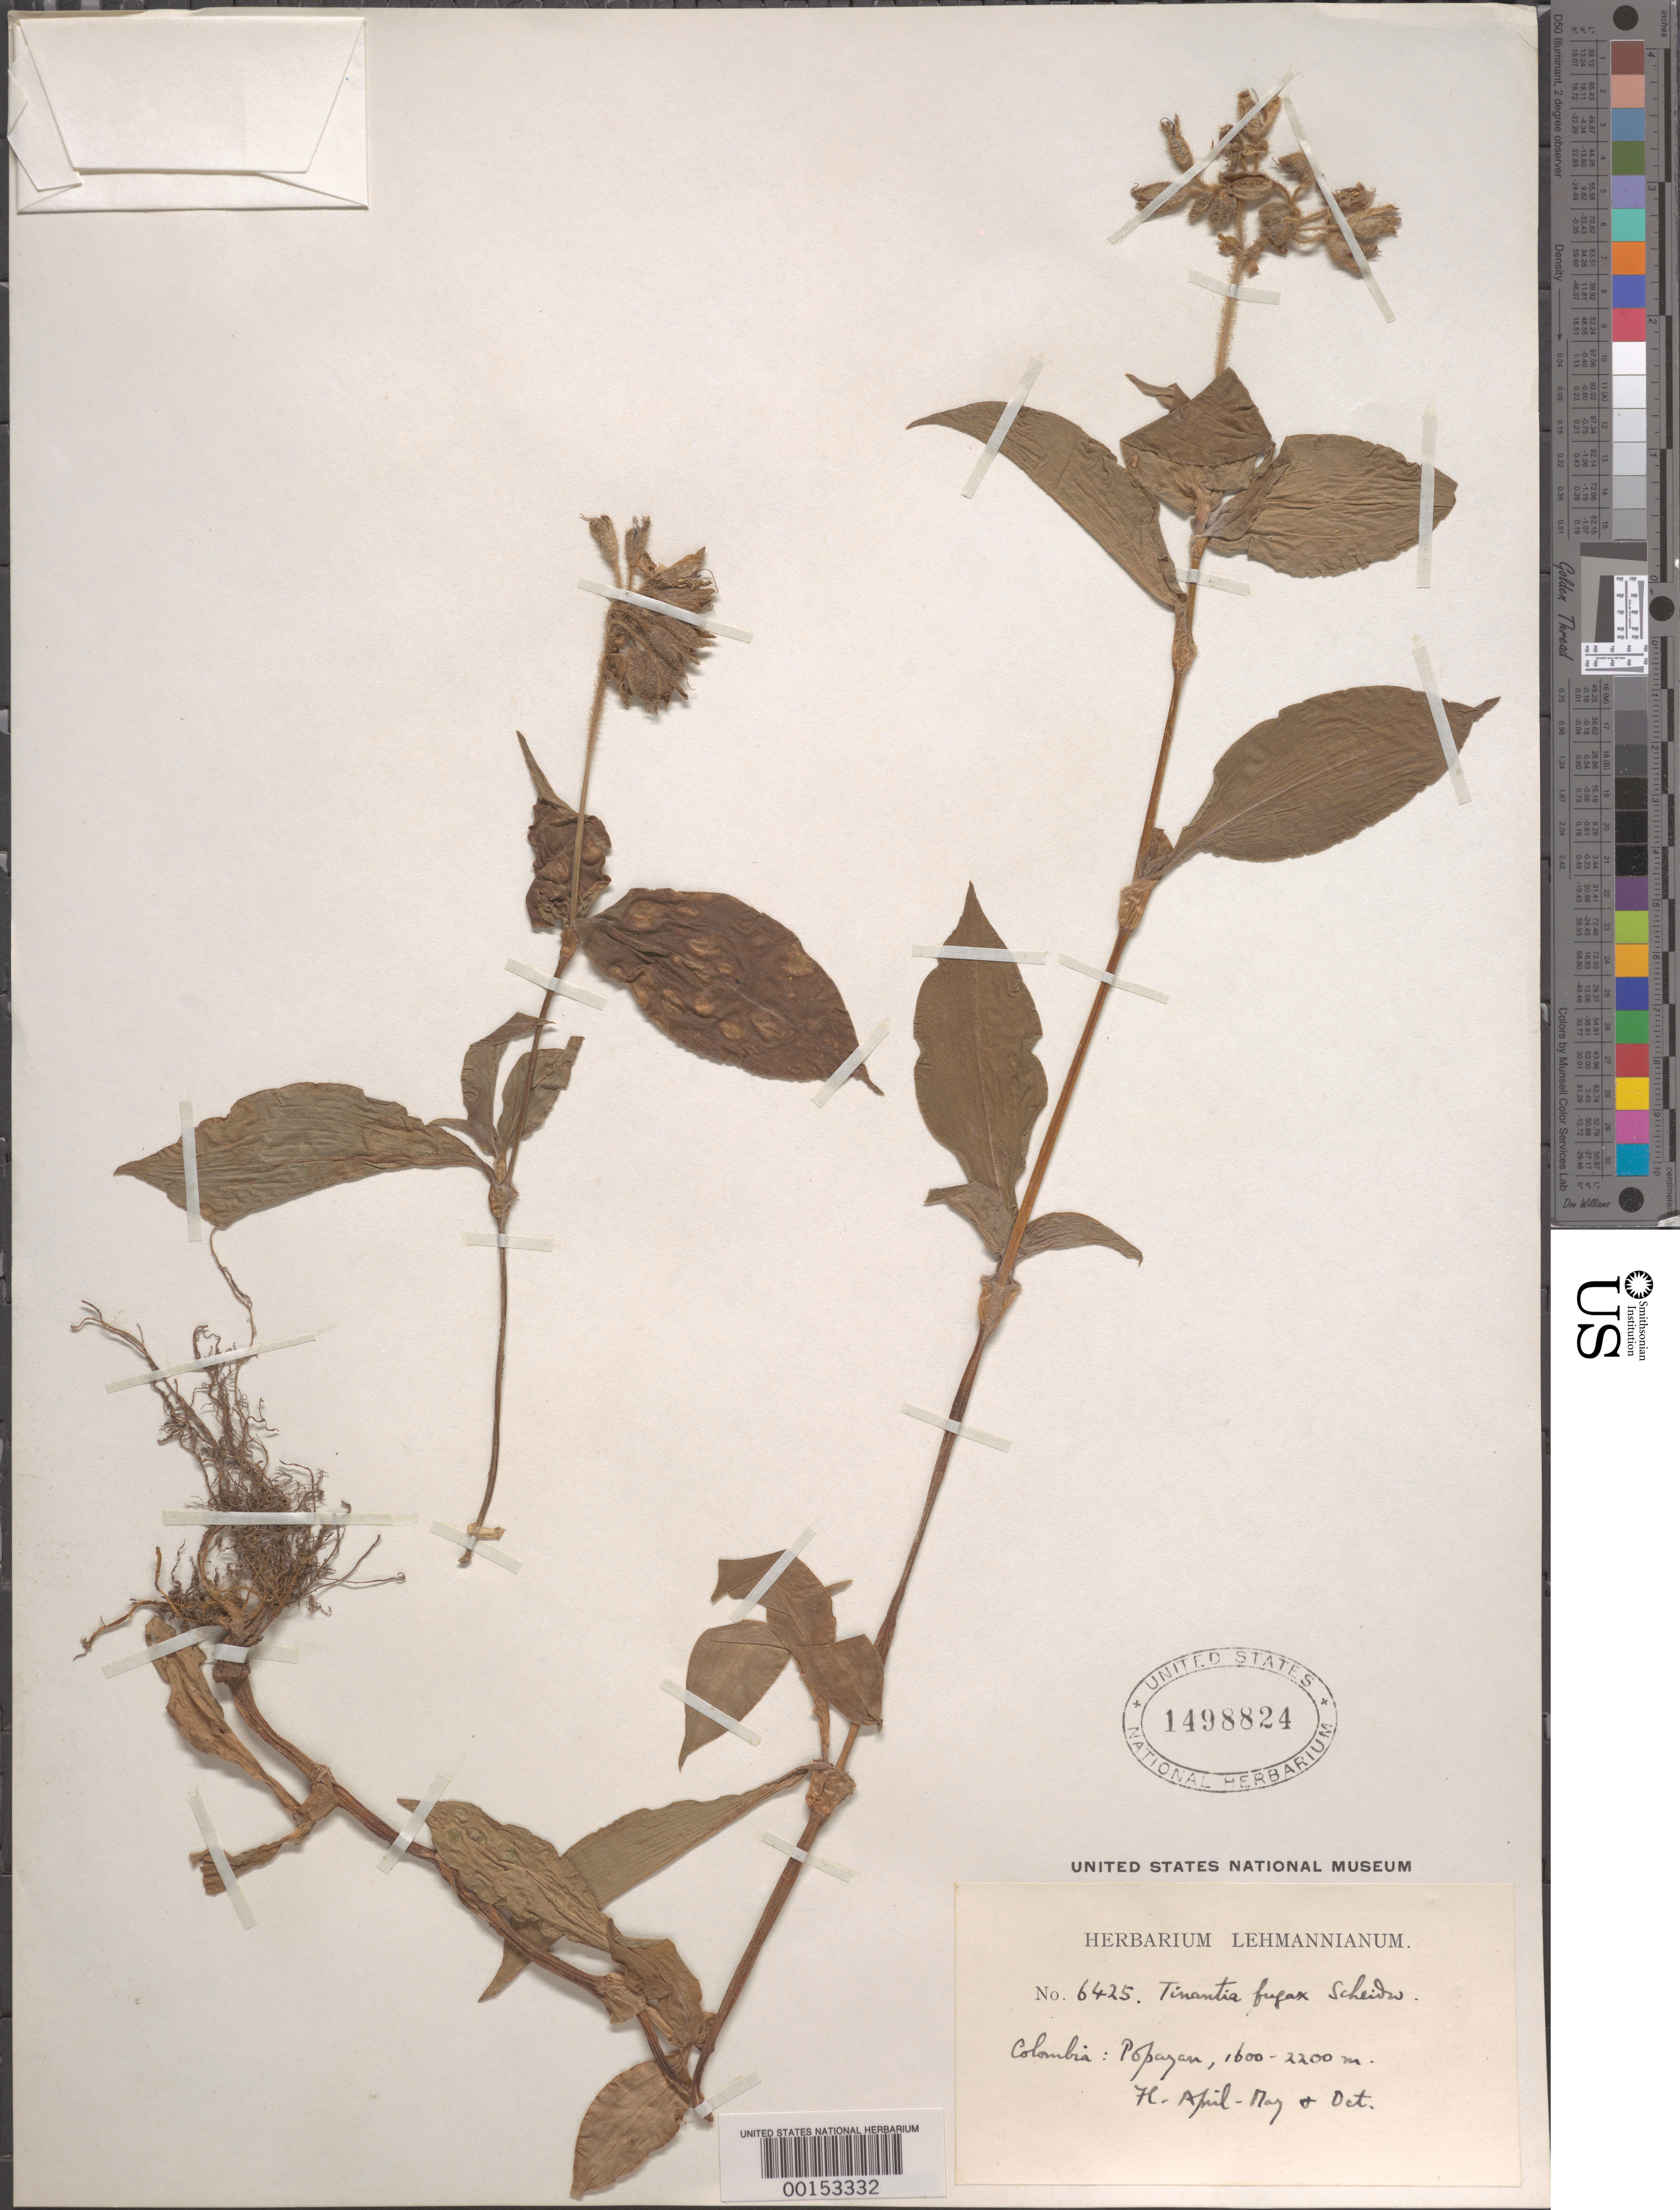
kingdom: Plantae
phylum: Tracheophyta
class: Liliopsida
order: Commelinales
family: Commelinaceae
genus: Tinantia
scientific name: Tinantia erecta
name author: (Jacq.) Fenzl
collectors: F. C. Lehmann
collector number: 6425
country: Colombia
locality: Popayan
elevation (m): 1600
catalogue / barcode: US 1498824